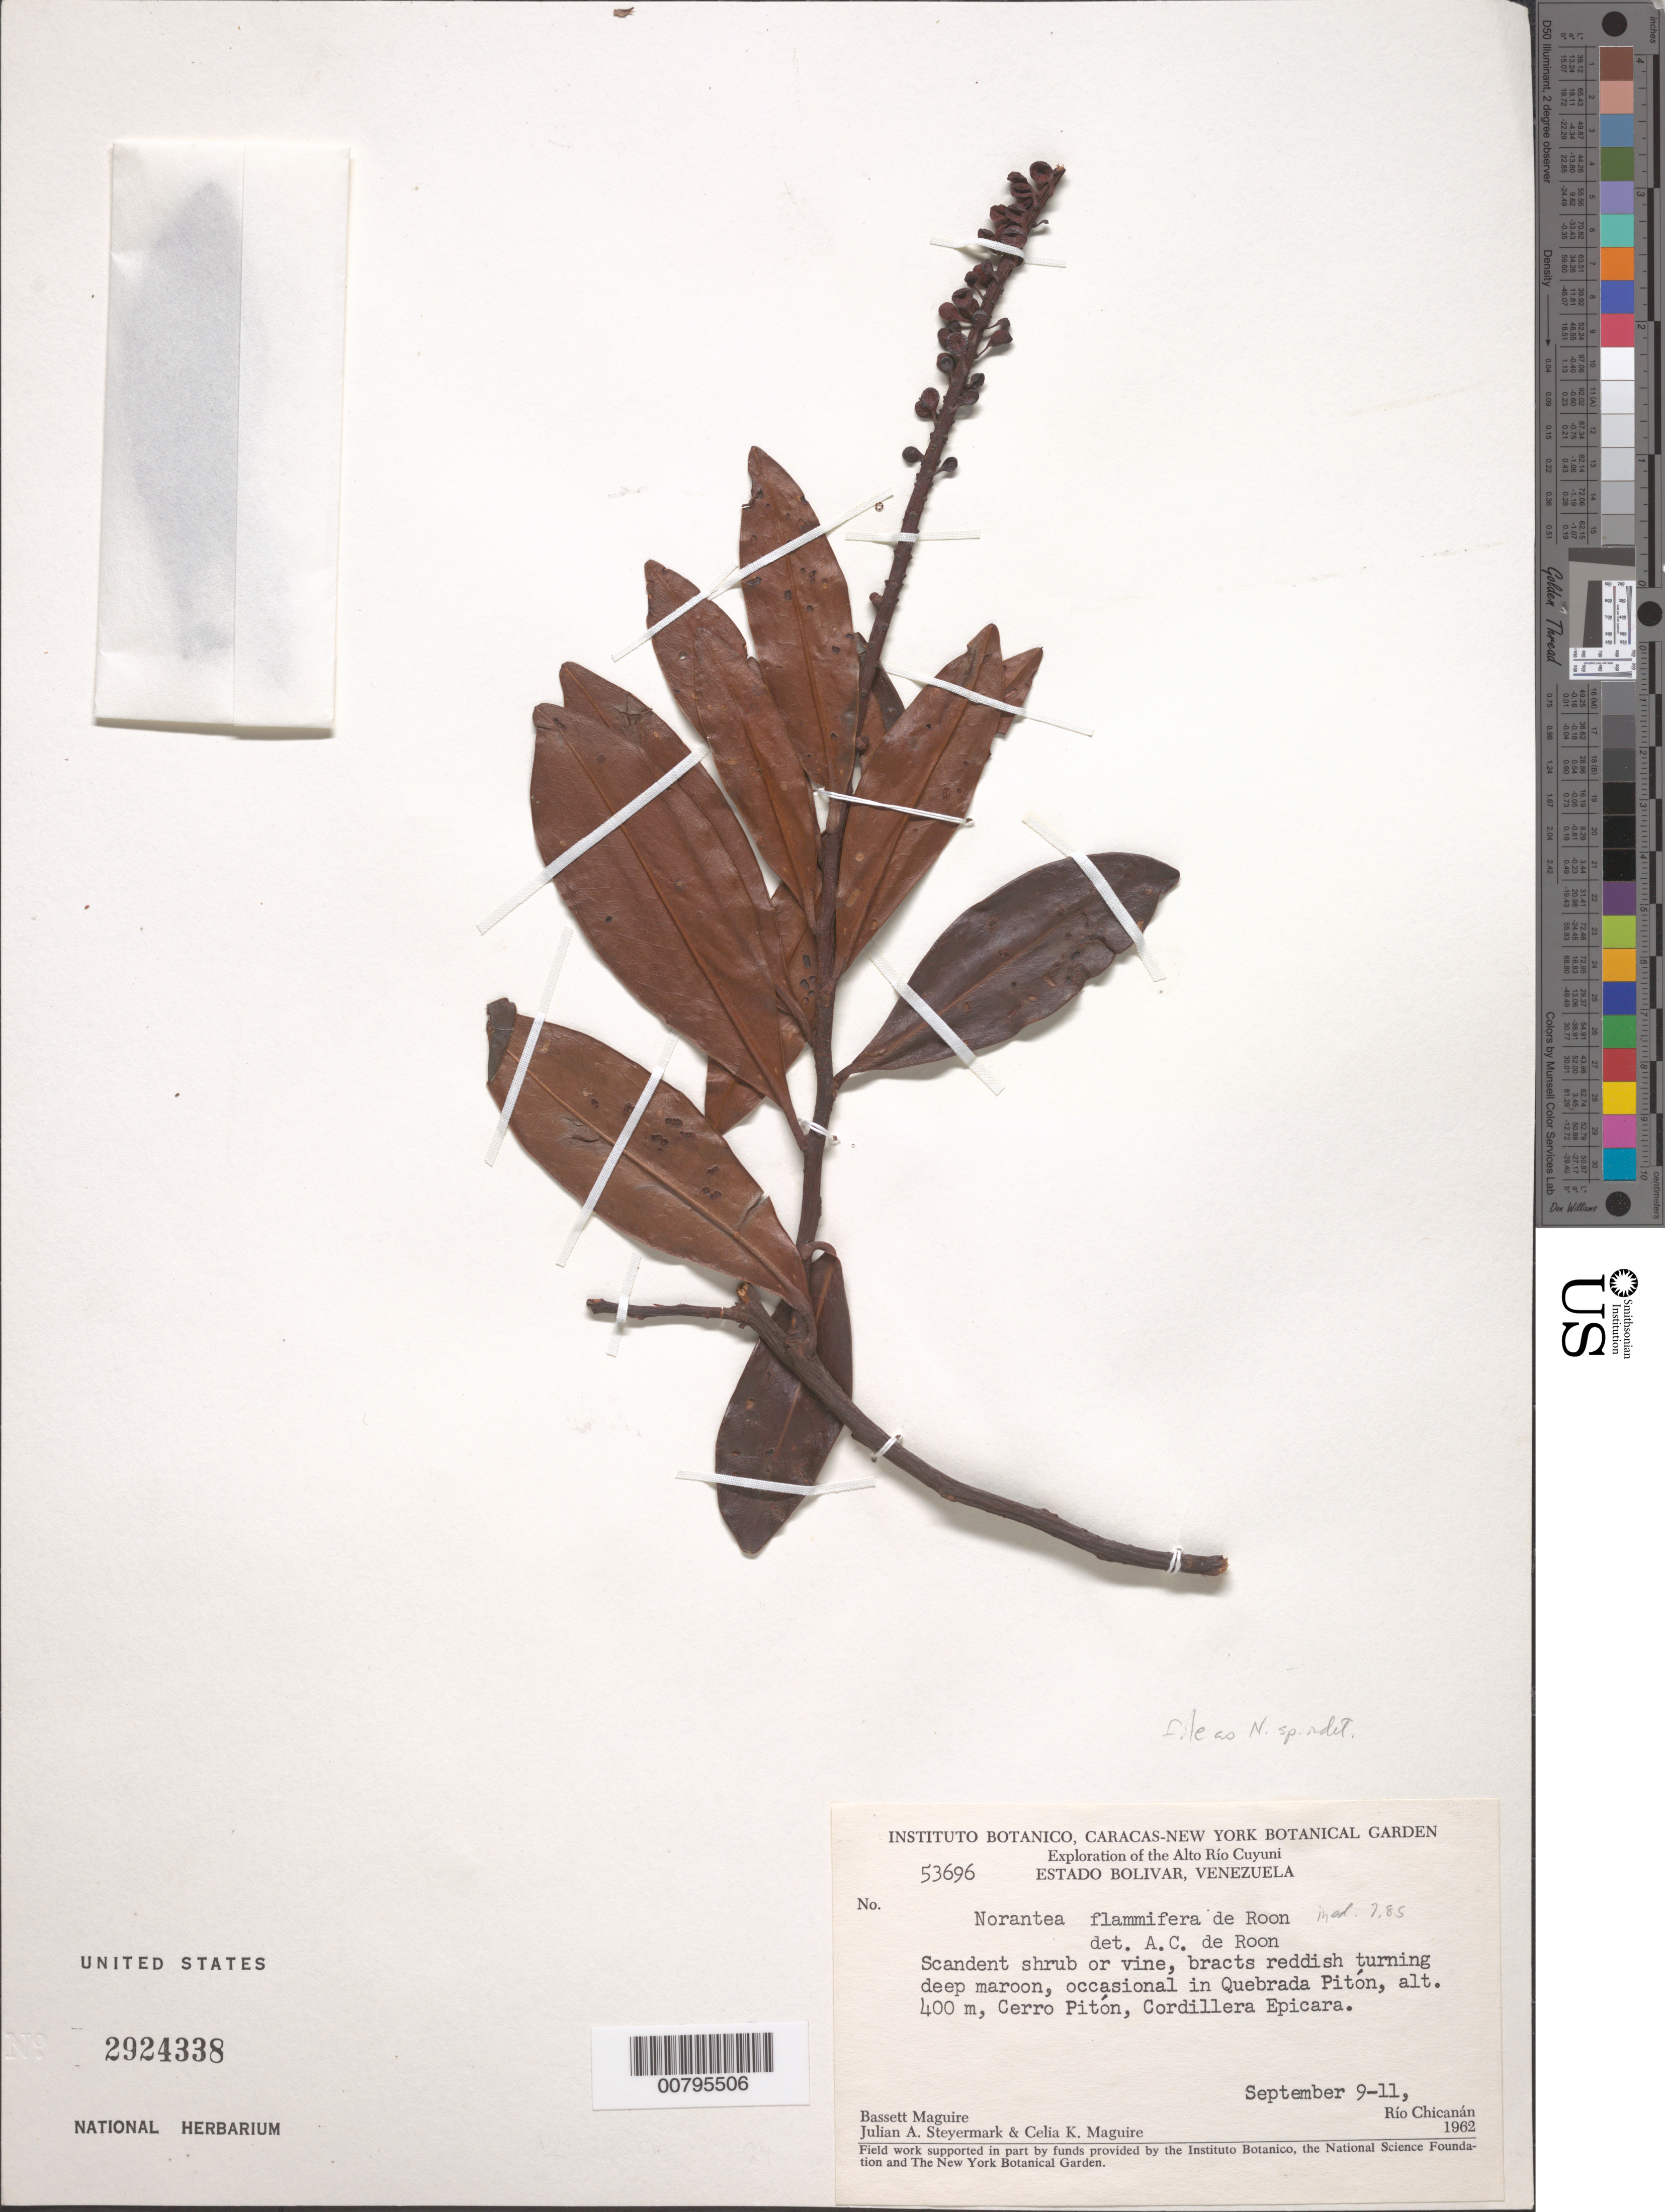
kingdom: Plantae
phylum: Tracheophyta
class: Magnoliopsida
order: Ericales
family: Marcgraviaceae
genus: Sarcopera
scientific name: Sarcopera flammifera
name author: de Roon & Bedell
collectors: B. Maguire, J. Steyermark & C. K. Maguire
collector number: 53696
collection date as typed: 9-Sep-62 to 11-Sep-62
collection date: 1962-09-09/1962-09-11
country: Venezuela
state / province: Bolívar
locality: Alto Río Cuyuni, Quebrada Pitón, Cerro Pitón, Cordillera Epicara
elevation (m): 400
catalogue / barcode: US 2924338